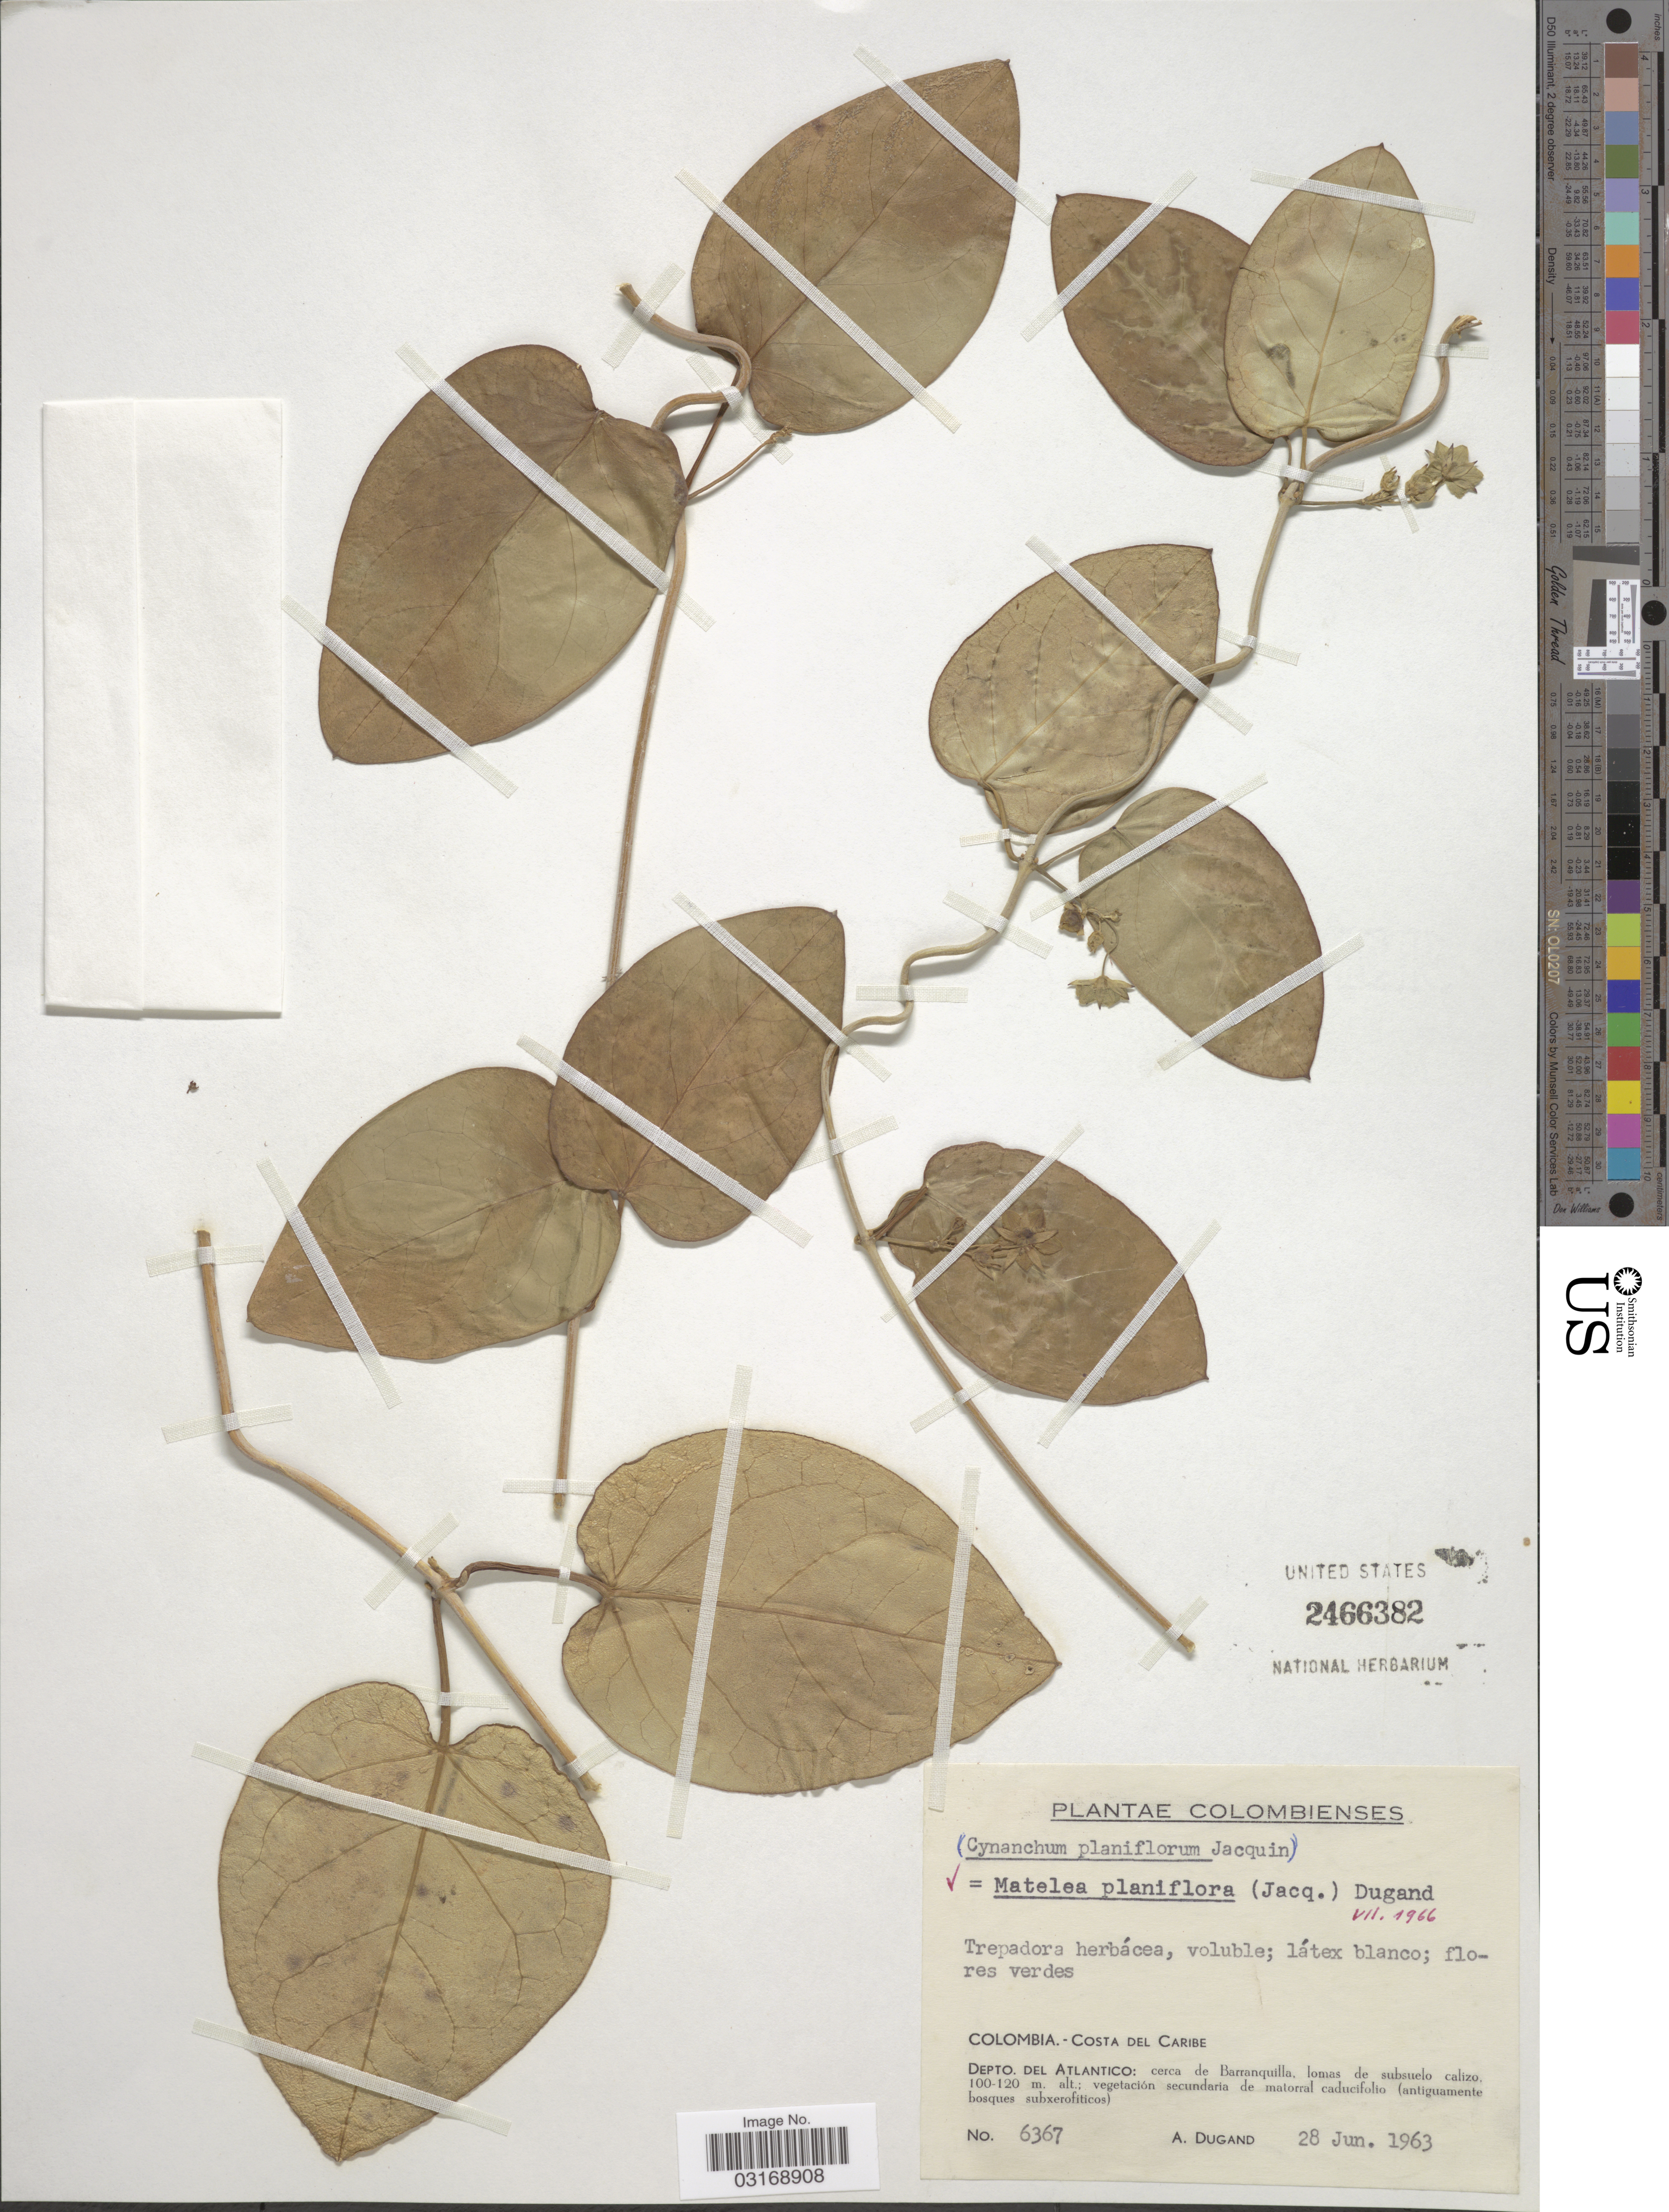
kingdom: Plantae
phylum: Tracheophyta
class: Magnoliopsida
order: Gentianales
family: Apocynaceae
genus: Matelea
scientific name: Matelea planiflora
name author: (Jacq.) Dugand G.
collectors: A. Dugand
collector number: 6367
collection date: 1963-06-28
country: Colombia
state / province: Atlántico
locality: Costa del Caribe. Depto. del Atlantico: cerca de Barranquilla.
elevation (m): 100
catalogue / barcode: US 2466382